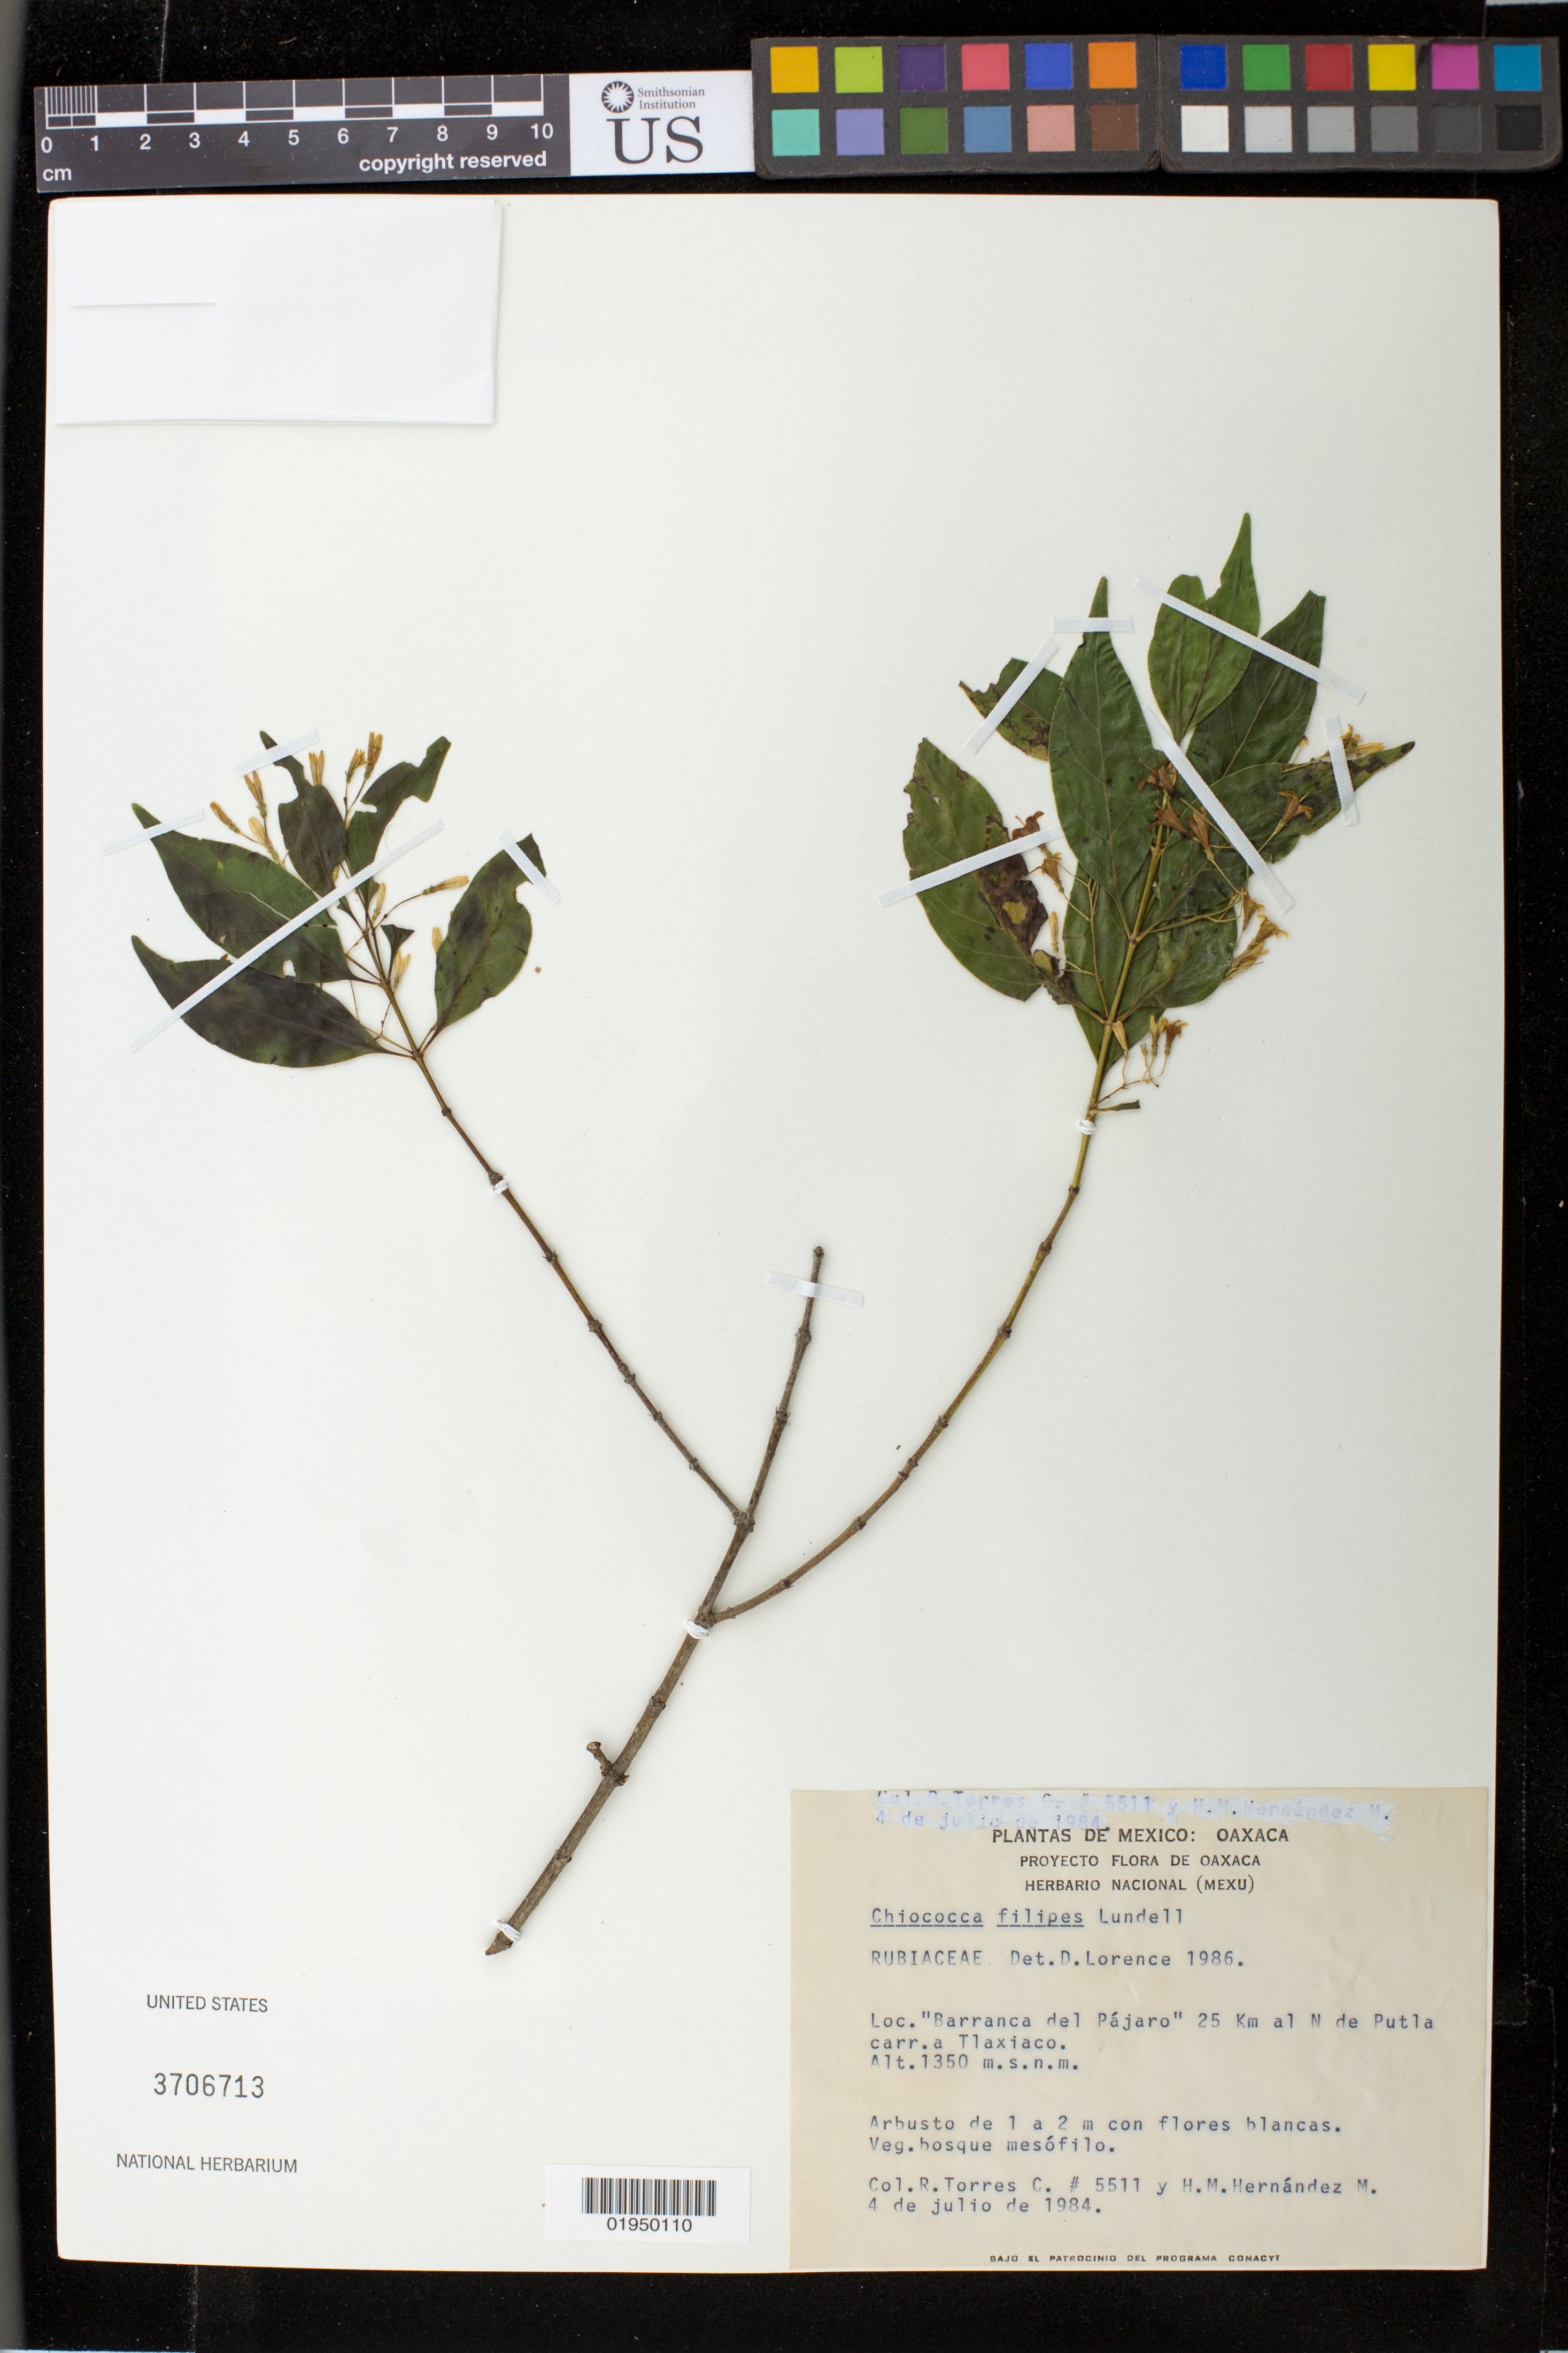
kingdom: Plantae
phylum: Tracheophyta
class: Magnoliopsida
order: Gentianales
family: Rubiaceae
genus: Chiococca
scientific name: Chiococca filipes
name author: Lundell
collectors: R. Torres C. & H. M. Hernandez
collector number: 5511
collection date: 1984-07-04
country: Mexico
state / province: Oaxaca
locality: "Barranca del Pájaro" 25 Km al N de Putla carr, a Tlaxiaco.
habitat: bosque mesofilo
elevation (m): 1350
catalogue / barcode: US 3706713